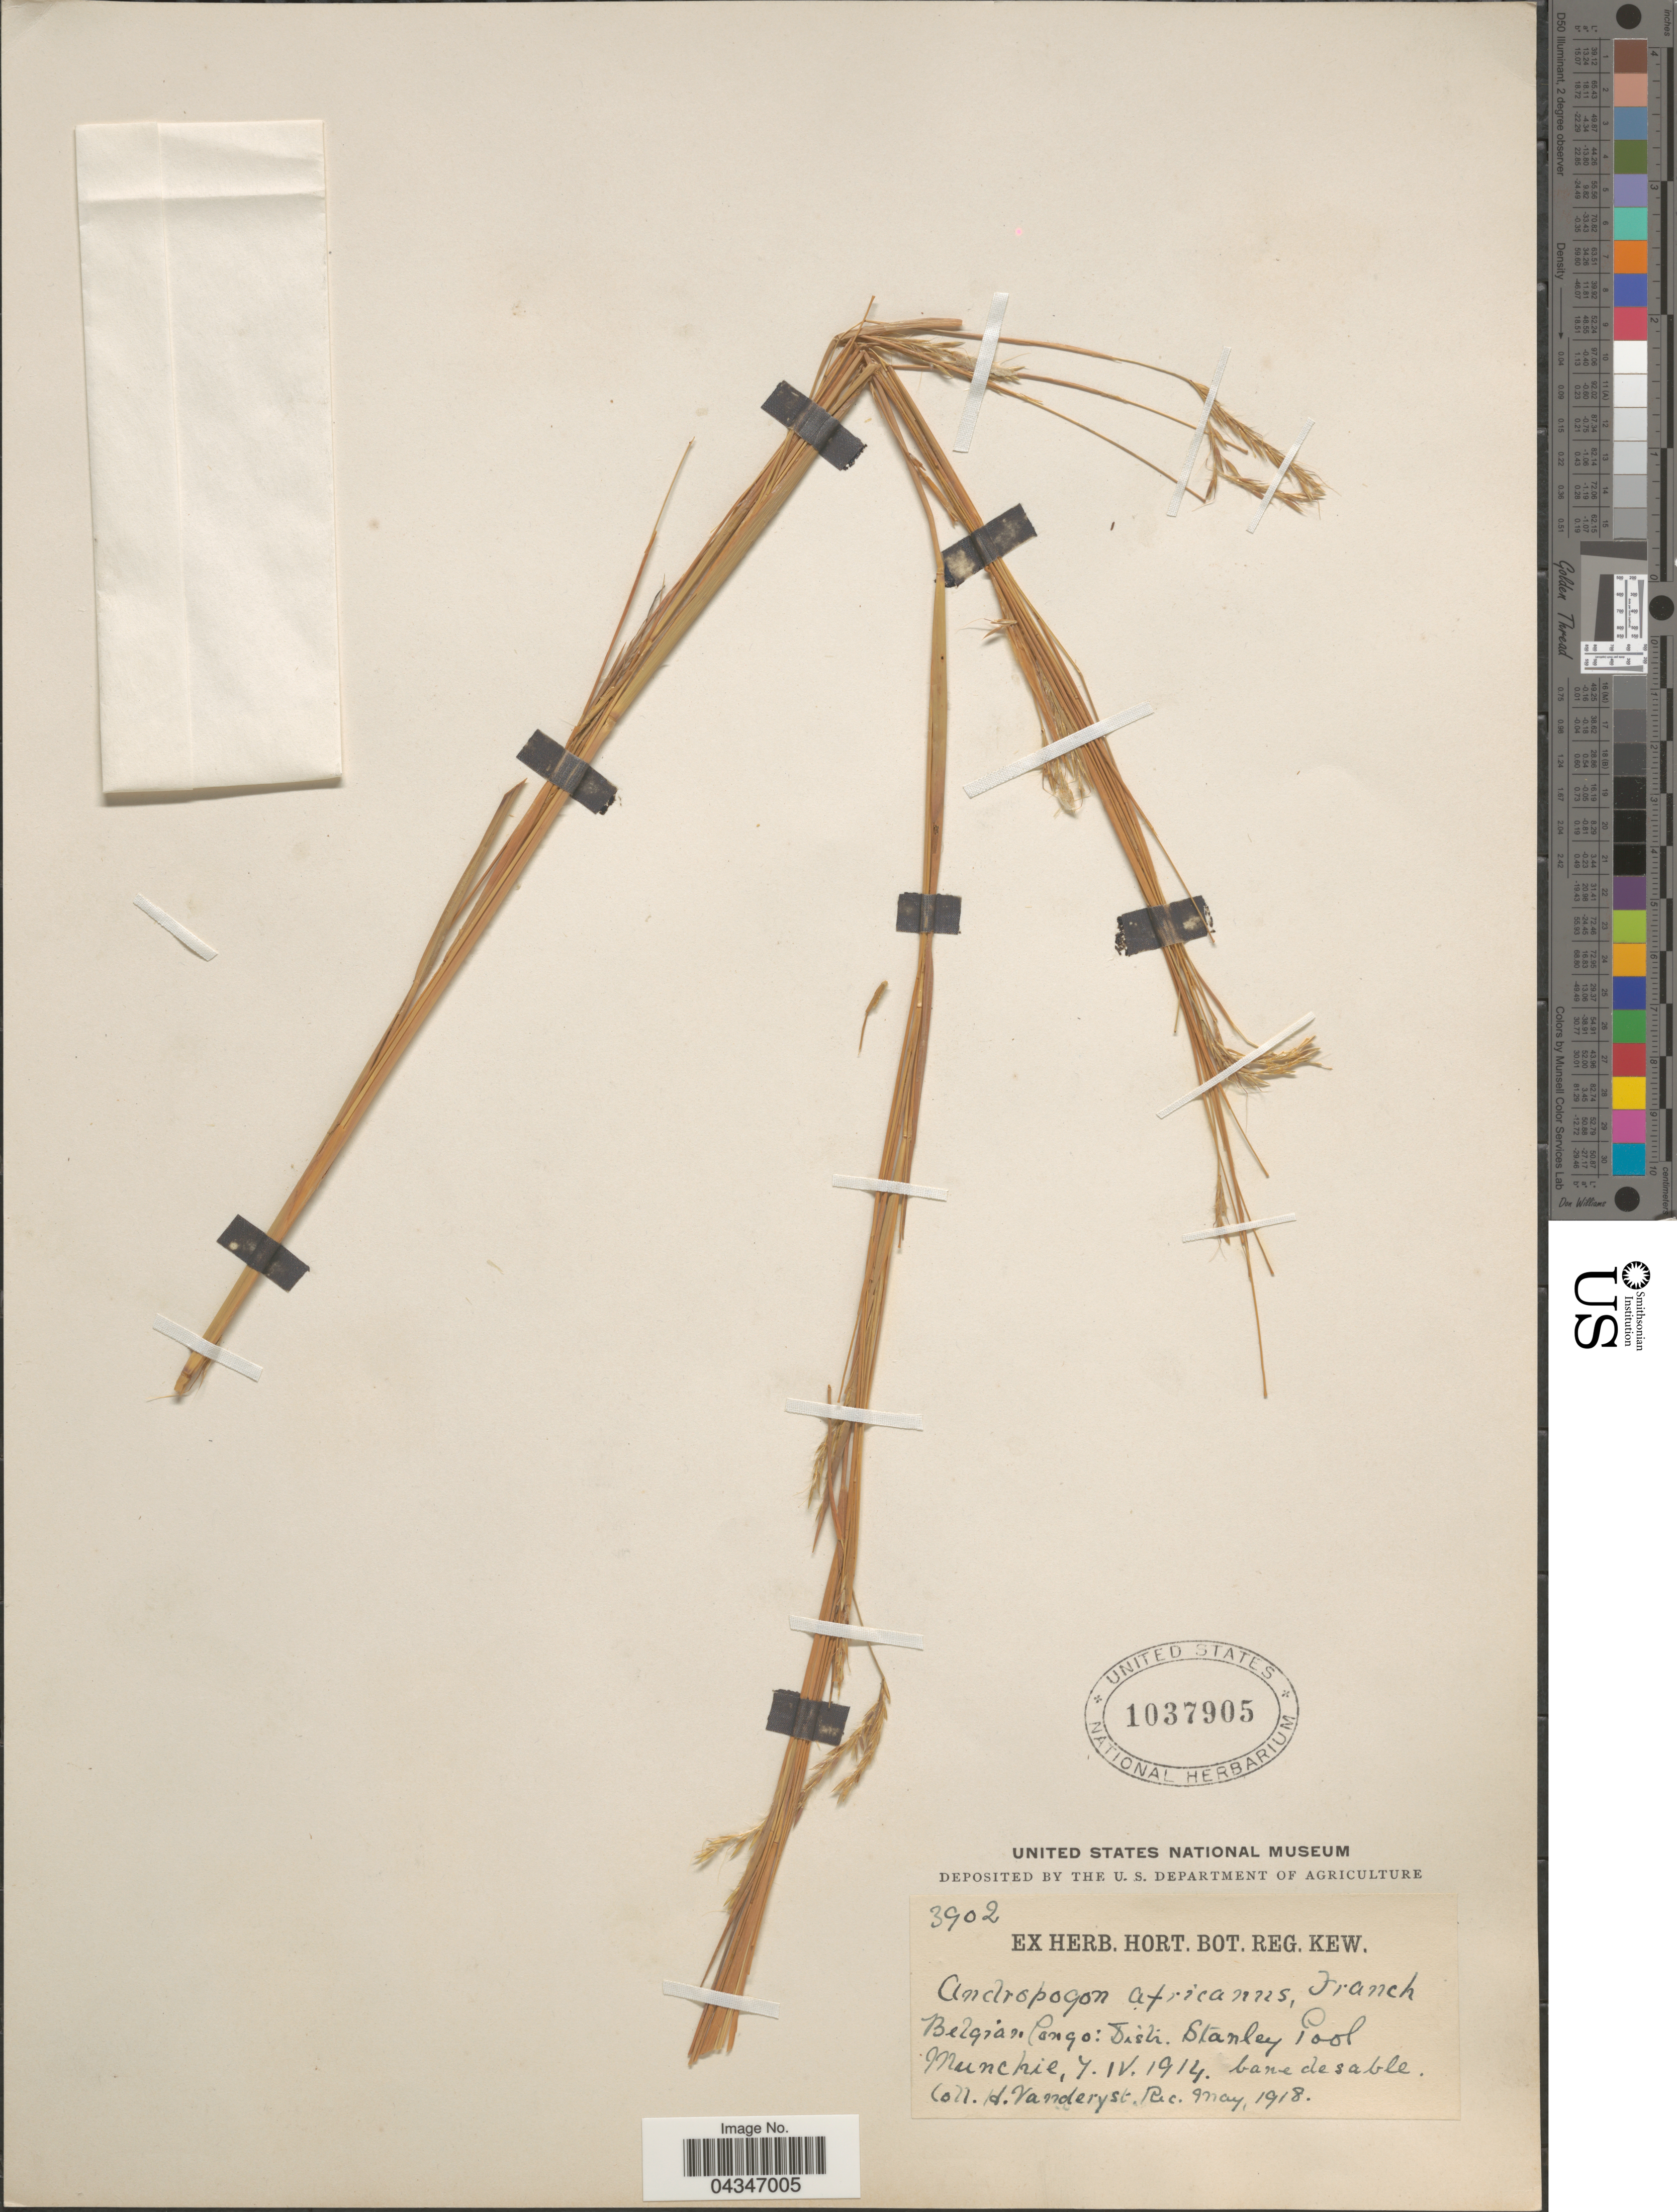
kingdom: Plantae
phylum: Tracheophyta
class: Liliopsida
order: Poales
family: Poaceae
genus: Andropogon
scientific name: Andropogon africanus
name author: Franch.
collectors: H. J. R. Vanderyst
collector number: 3902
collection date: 1914-04-07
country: Congo, Democratic Republic of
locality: Belgian Congo: Distr. Stanley Pool Munchie.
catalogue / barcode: US 1037905